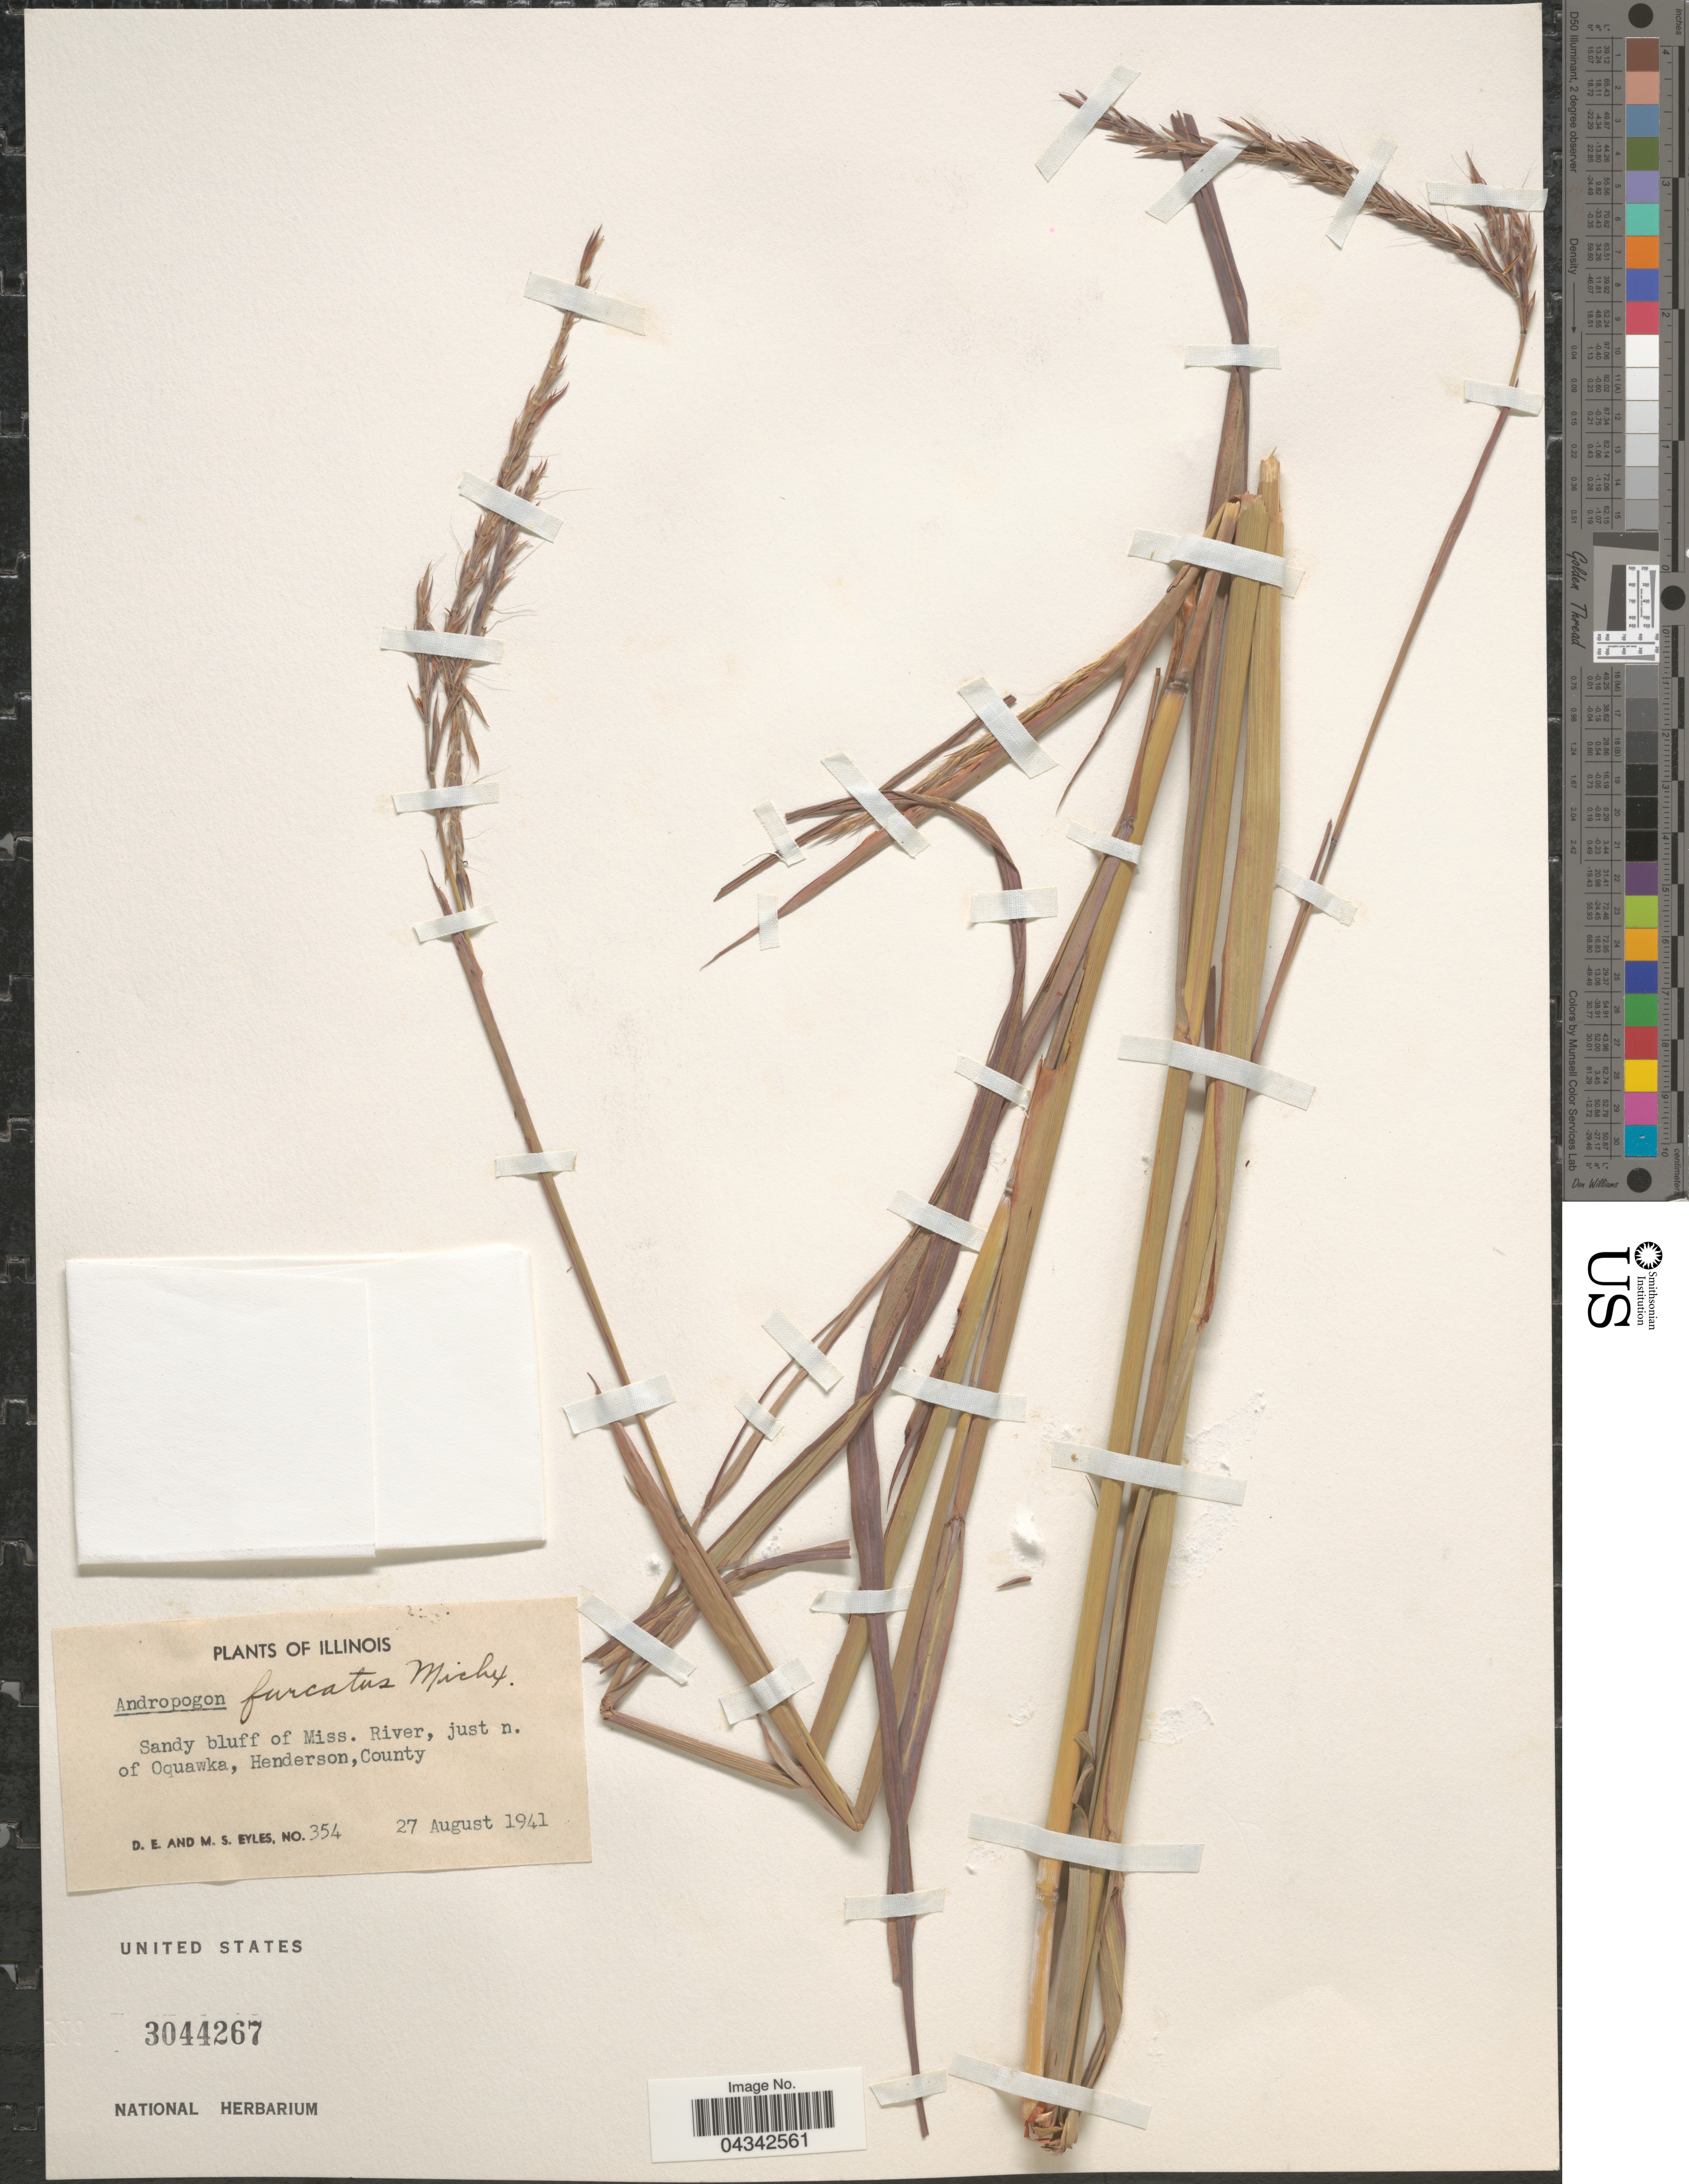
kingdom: Plantae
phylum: Tracheophyta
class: Liliopsida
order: Poales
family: Poaceae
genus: Andropogon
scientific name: Andropogon gerardii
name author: Vitman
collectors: D. Eyles & M. Eyles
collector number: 354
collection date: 1941-08-27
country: United States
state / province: Illinois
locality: Sandy bluff of Miss. River, just n. of Oquawka, Henderson,County.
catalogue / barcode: US 3044267